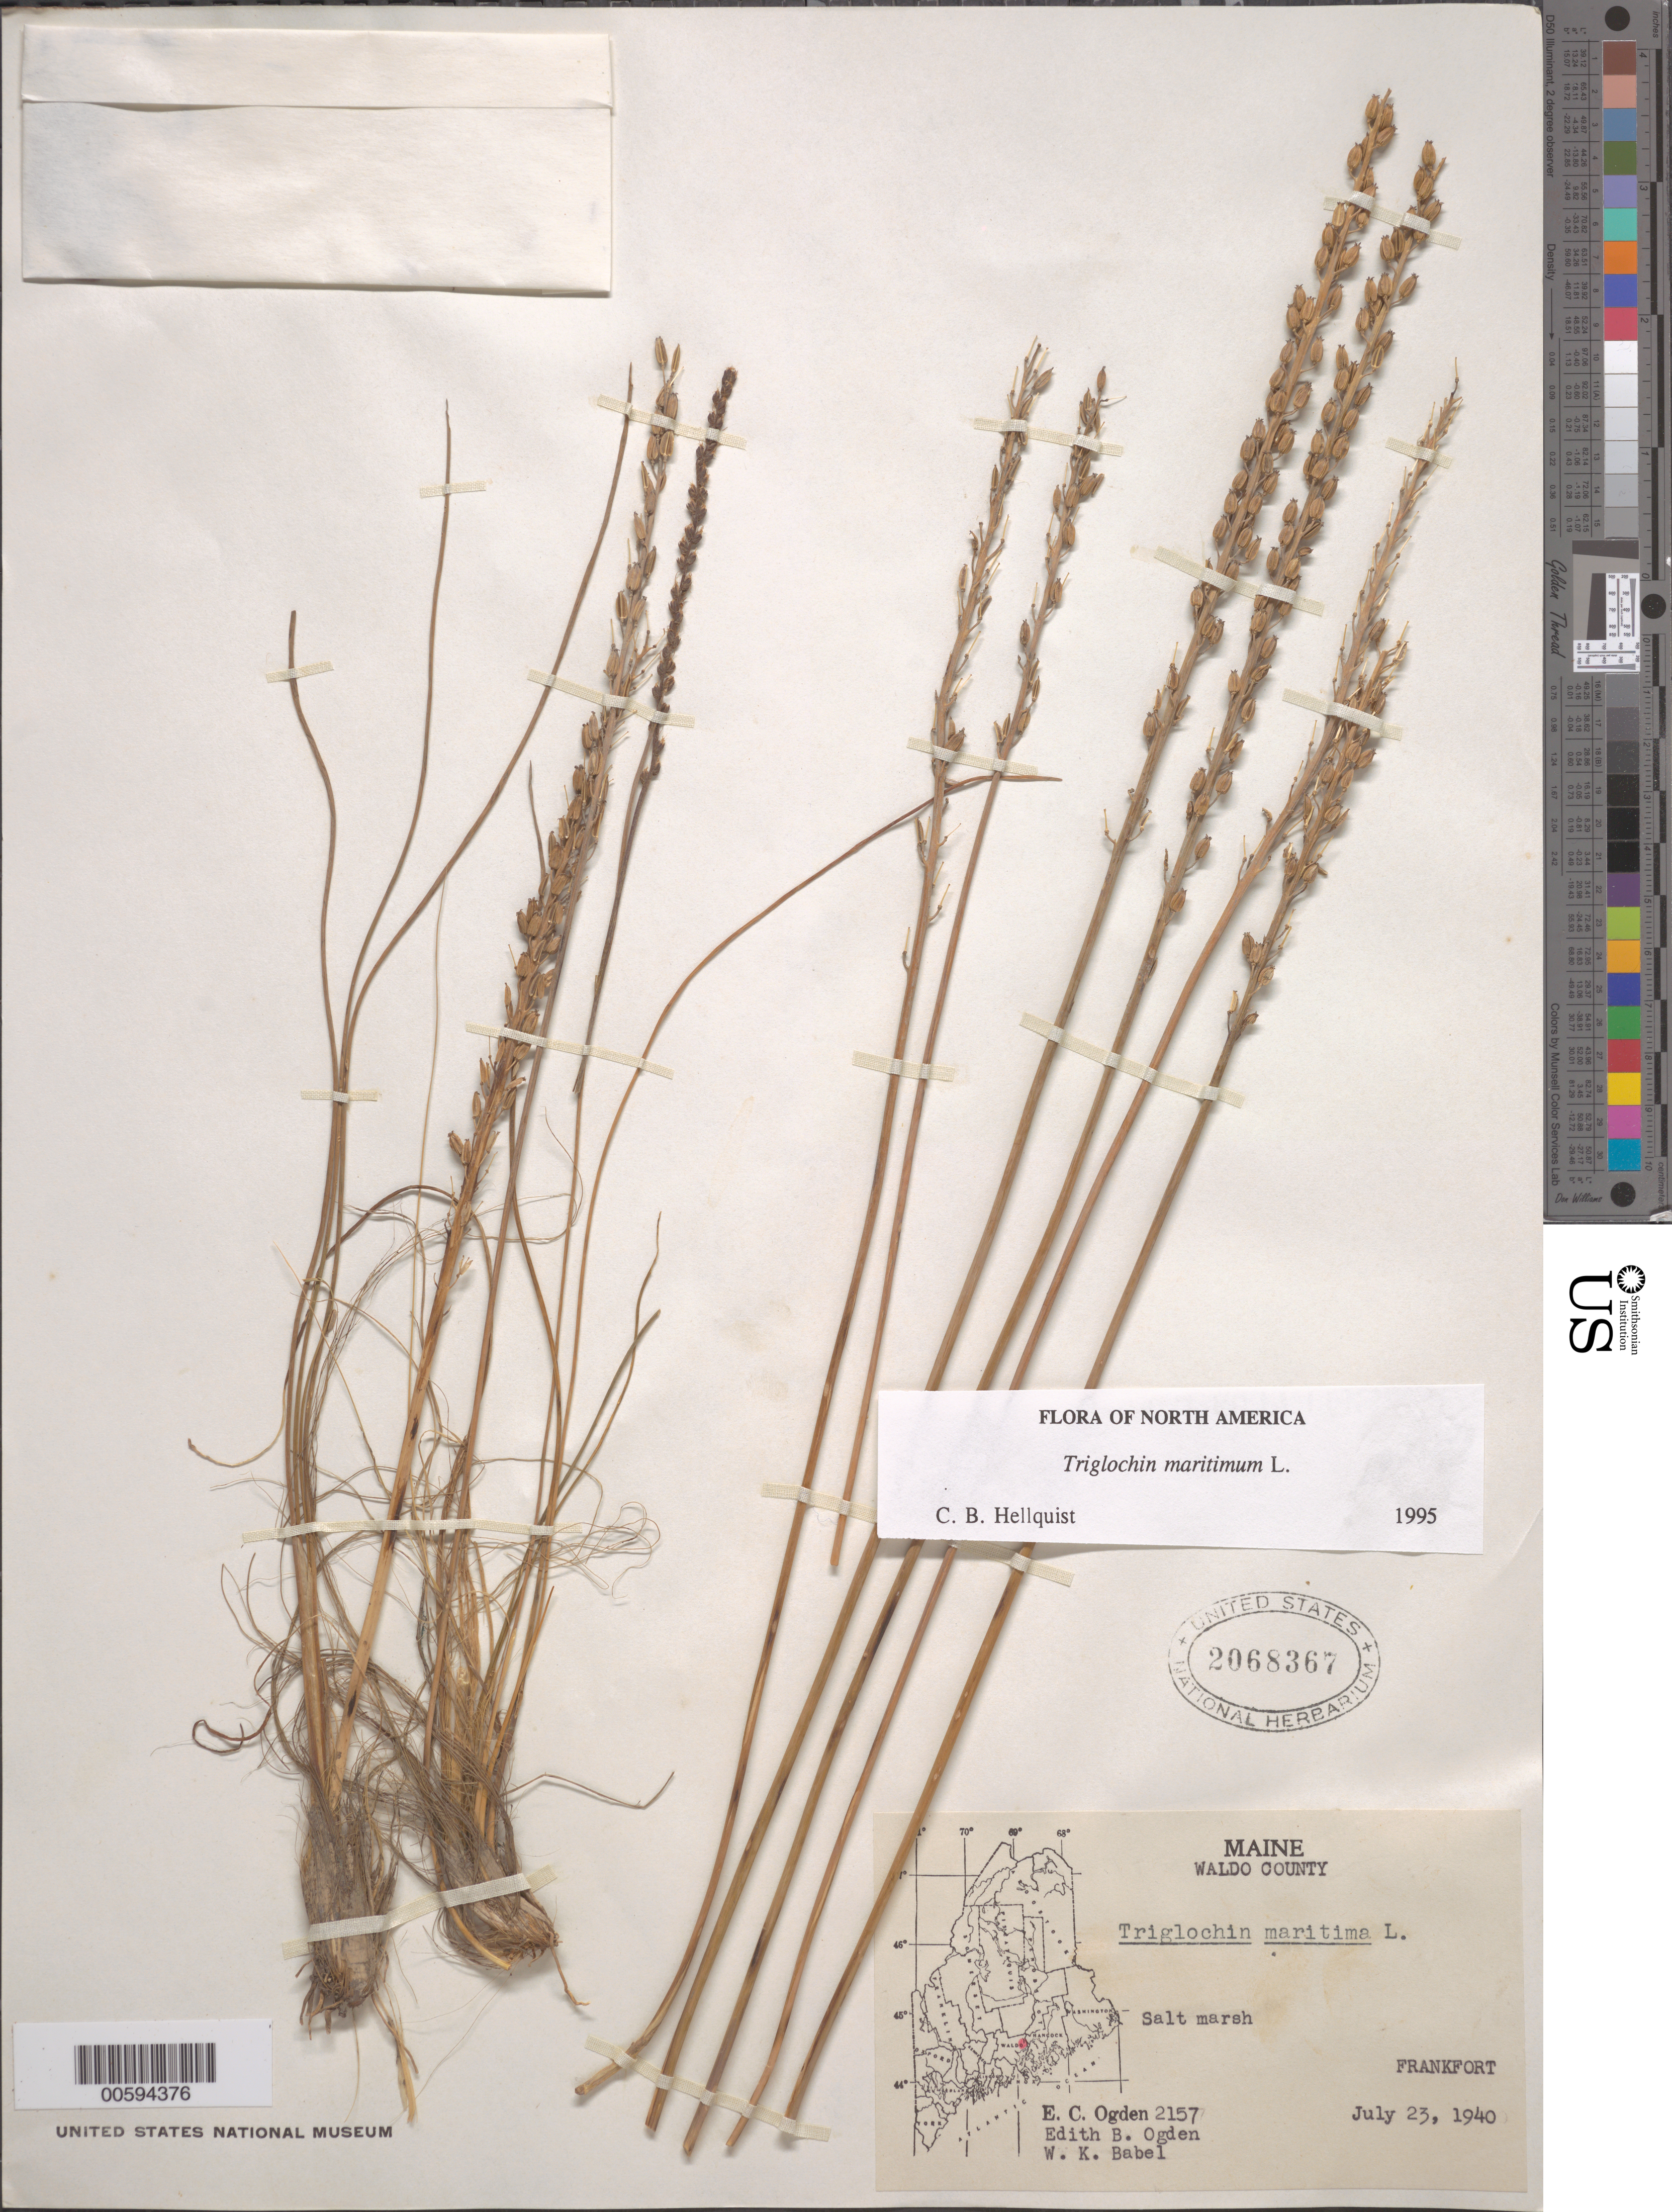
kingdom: Plantae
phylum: Tracheophyta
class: Liliopsida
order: Alismatales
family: Juncaginaceae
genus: Triglochin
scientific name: Triglochin maritima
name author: L.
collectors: E. C. Ogden, E. Ogden & W. Babel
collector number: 2157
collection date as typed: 23 Jul 1940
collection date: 1940-07-23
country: United States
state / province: Maine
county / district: Waldo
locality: Frankfort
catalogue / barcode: US 2068367